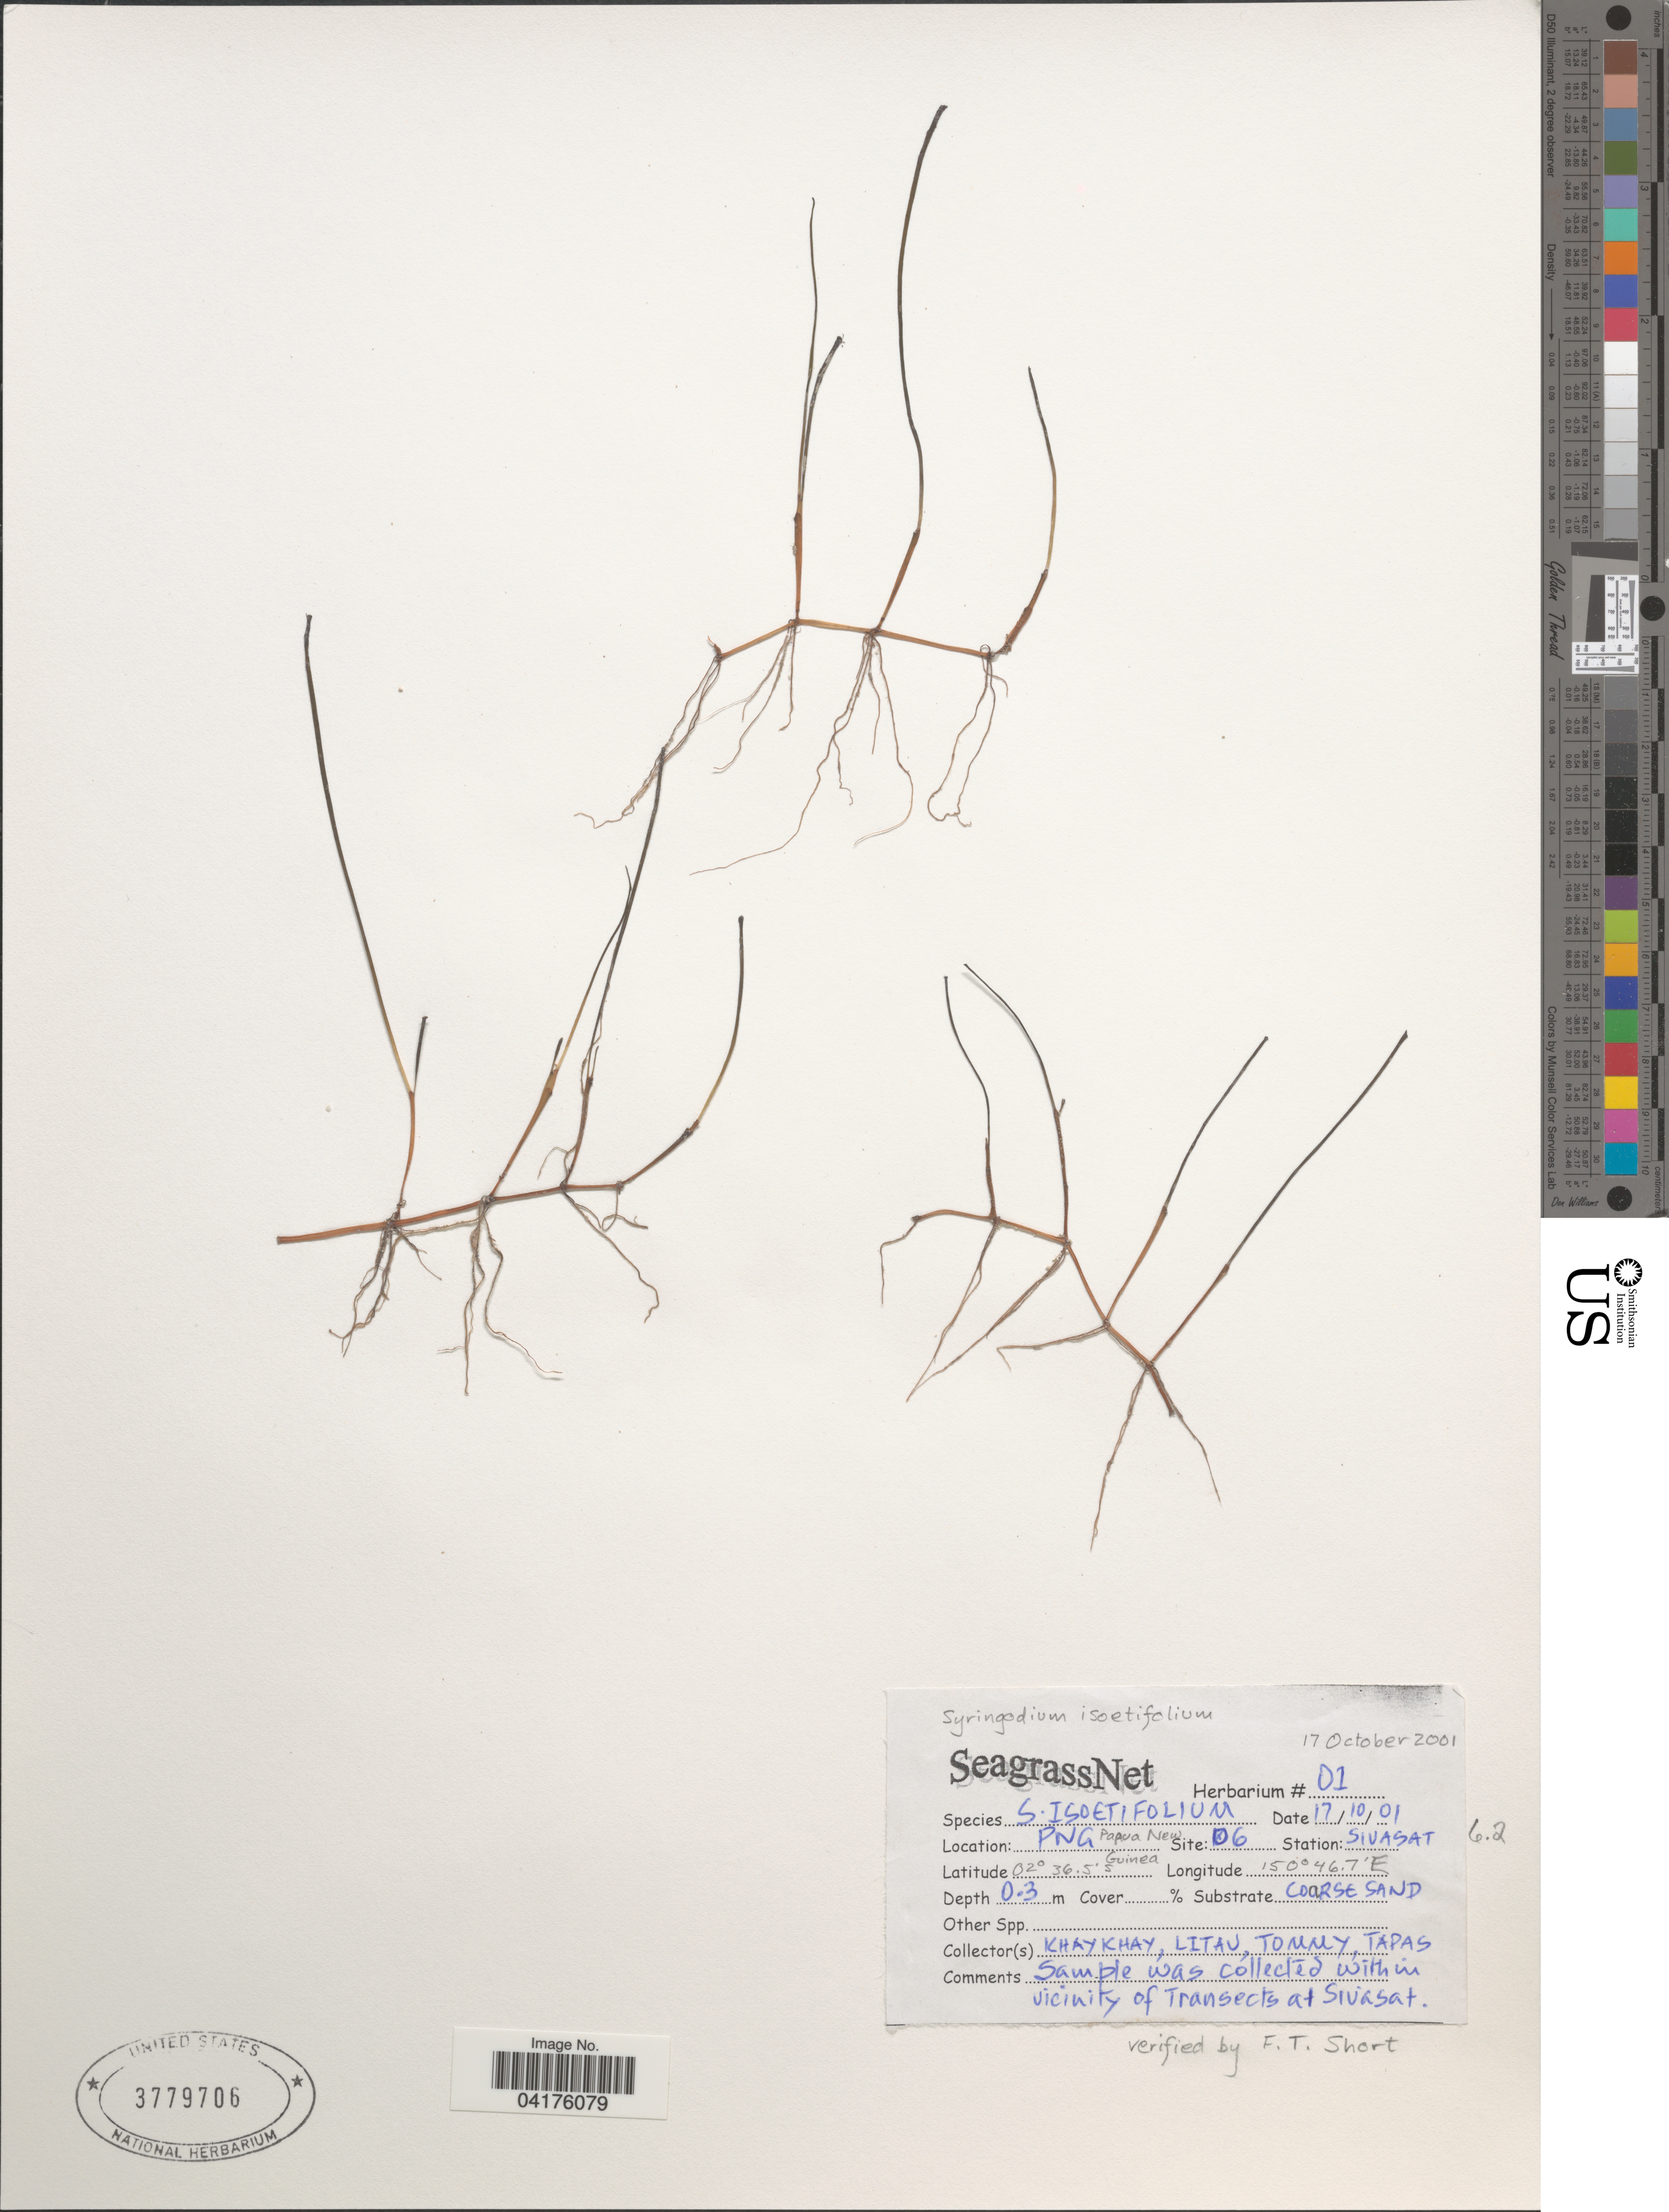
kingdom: Plantae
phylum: Tracheophyta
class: Liliopsida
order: Alismatales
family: Cymodoceaceae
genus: Syringodium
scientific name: Syringodium isoetifolium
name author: (Asch.) Dandy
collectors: Khaykhay, Litau, Tommy & Tapas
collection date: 2001-10-17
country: Papua New Guinea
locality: PNG. Site: 06. Station: Siusat 6.2 [unsure placement]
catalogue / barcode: US 3779706